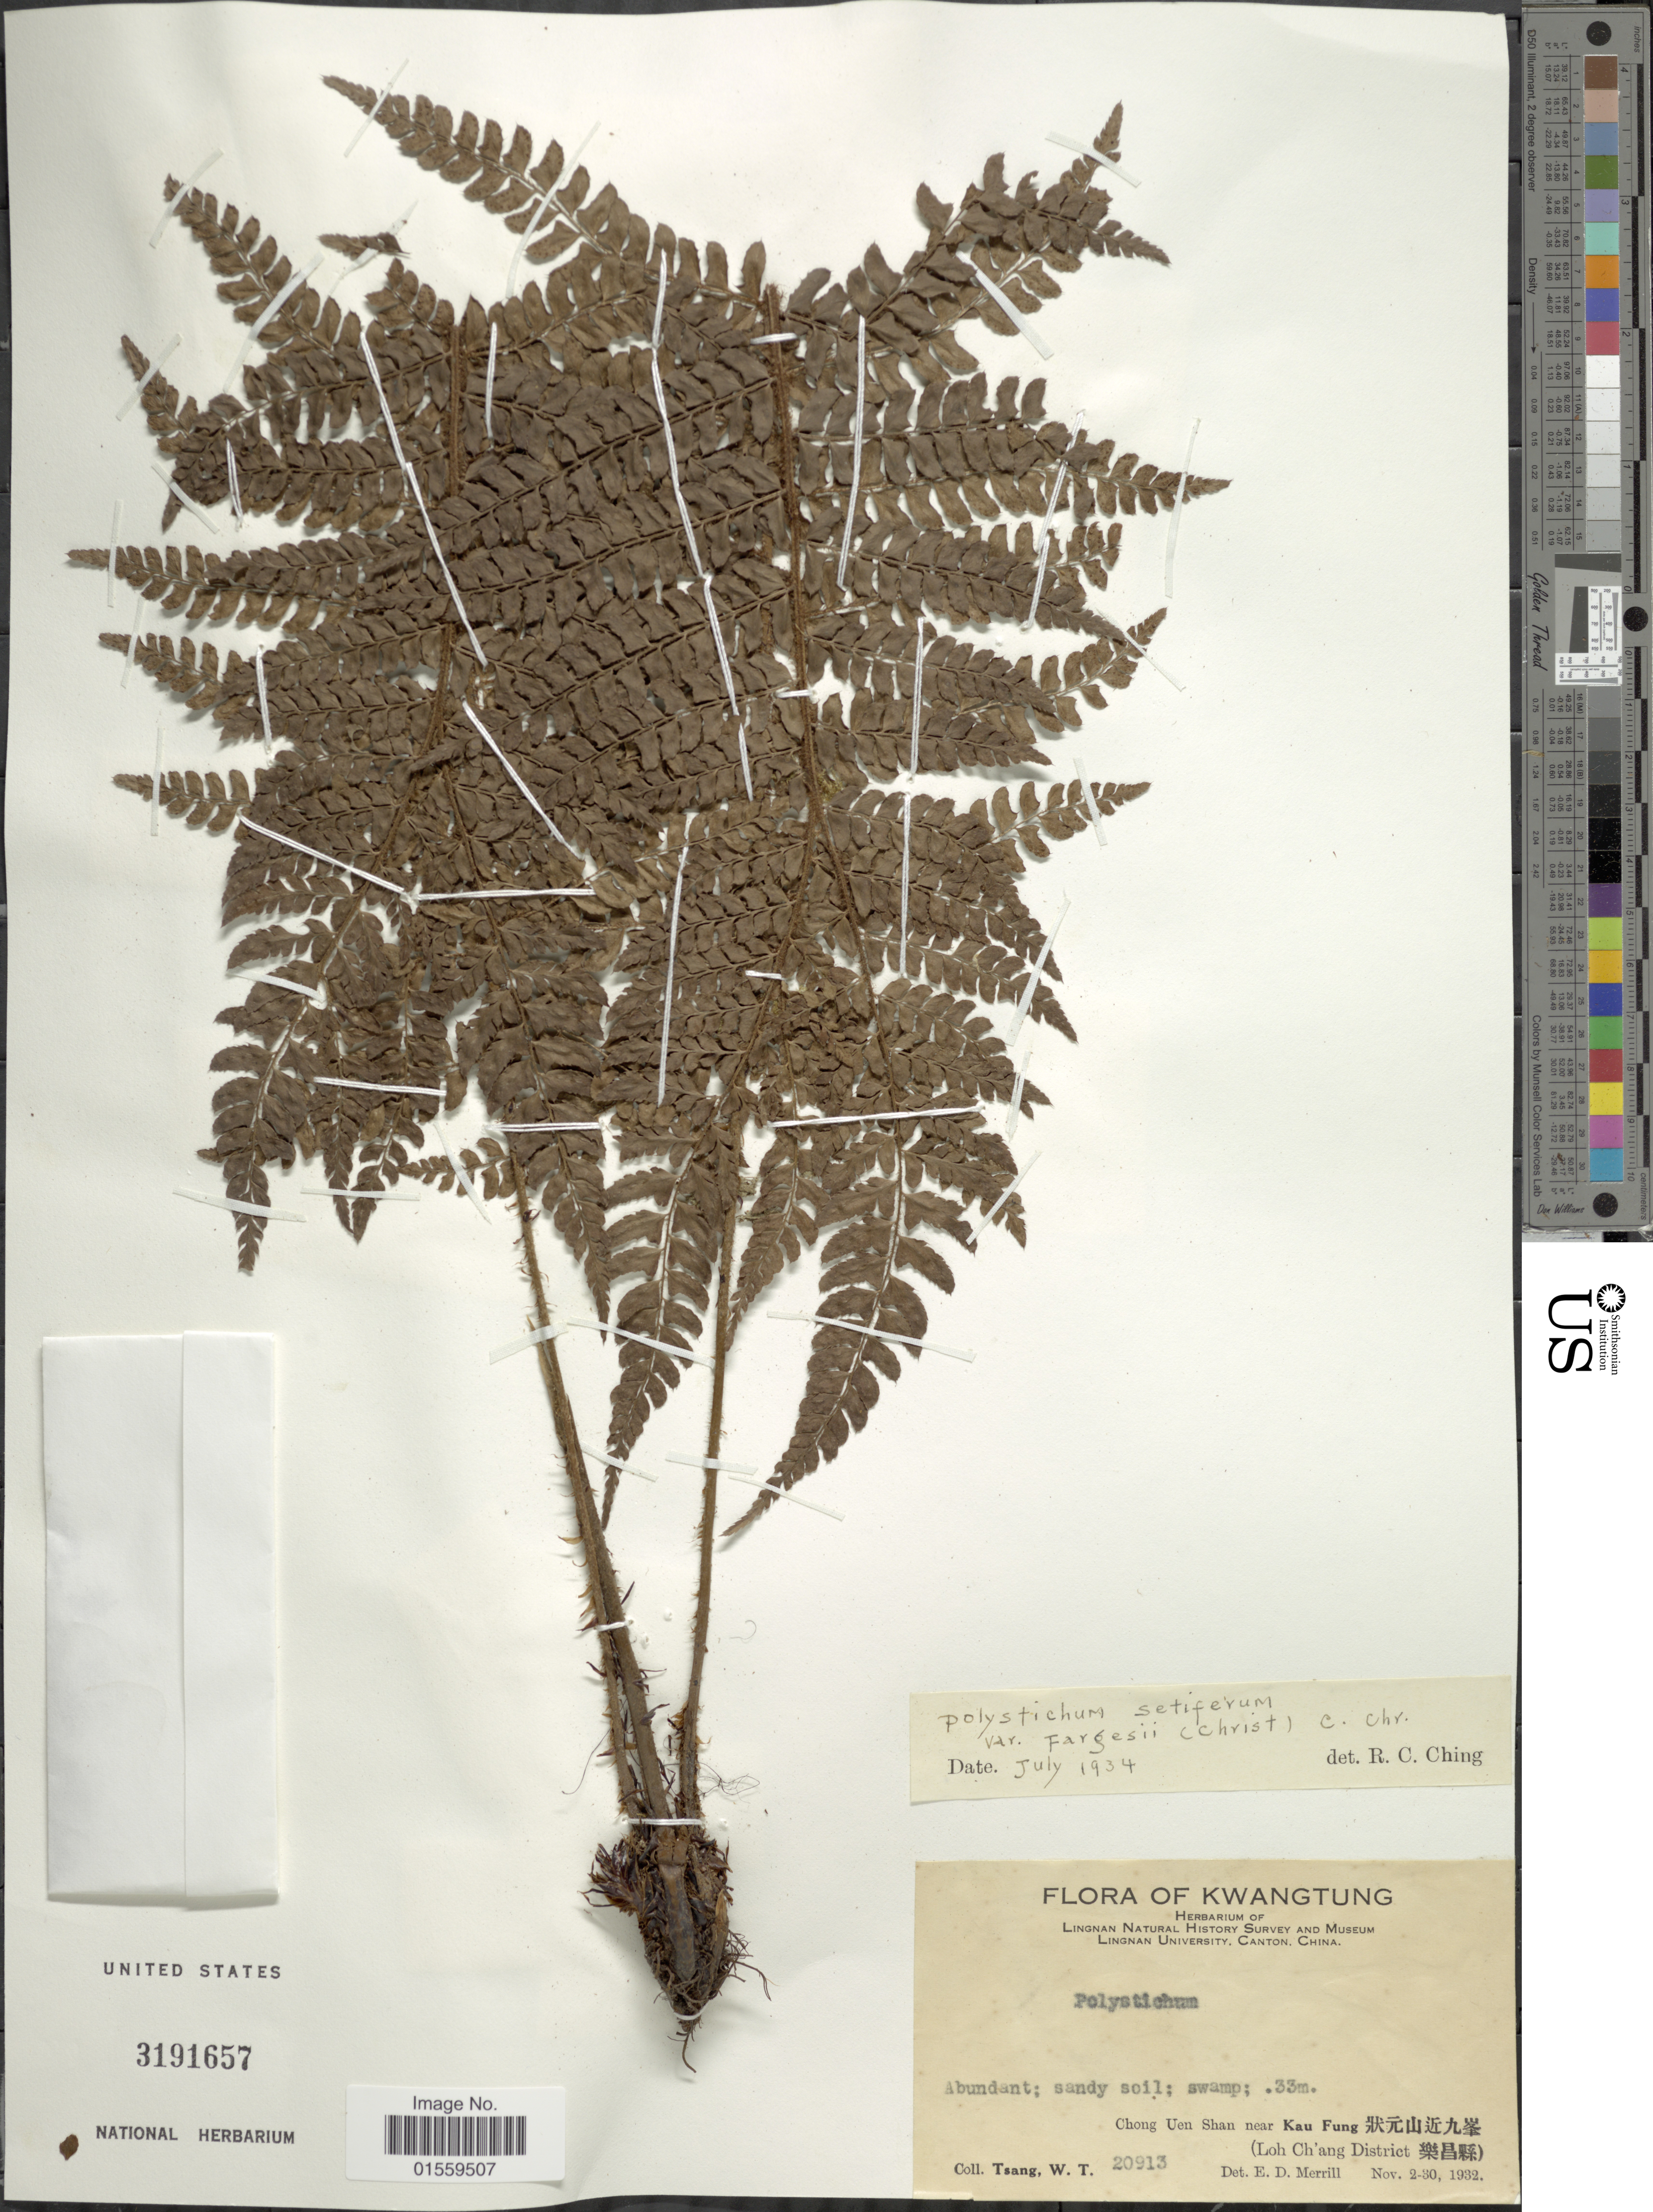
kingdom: Plantae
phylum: Tracheophyta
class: Polypodiopsida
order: Polypodiales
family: Dryopteridaceae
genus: Polystichum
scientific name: Polystichum setiferum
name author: (Forssk.) Moore ex Woynar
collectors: W. T. Tsang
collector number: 20913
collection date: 1932-11-02/1932-11-30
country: China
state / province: Guangdong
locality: Chong Uen Shan near Kau Fung, (Loh Ch'ang District)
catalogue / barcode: US 3191657